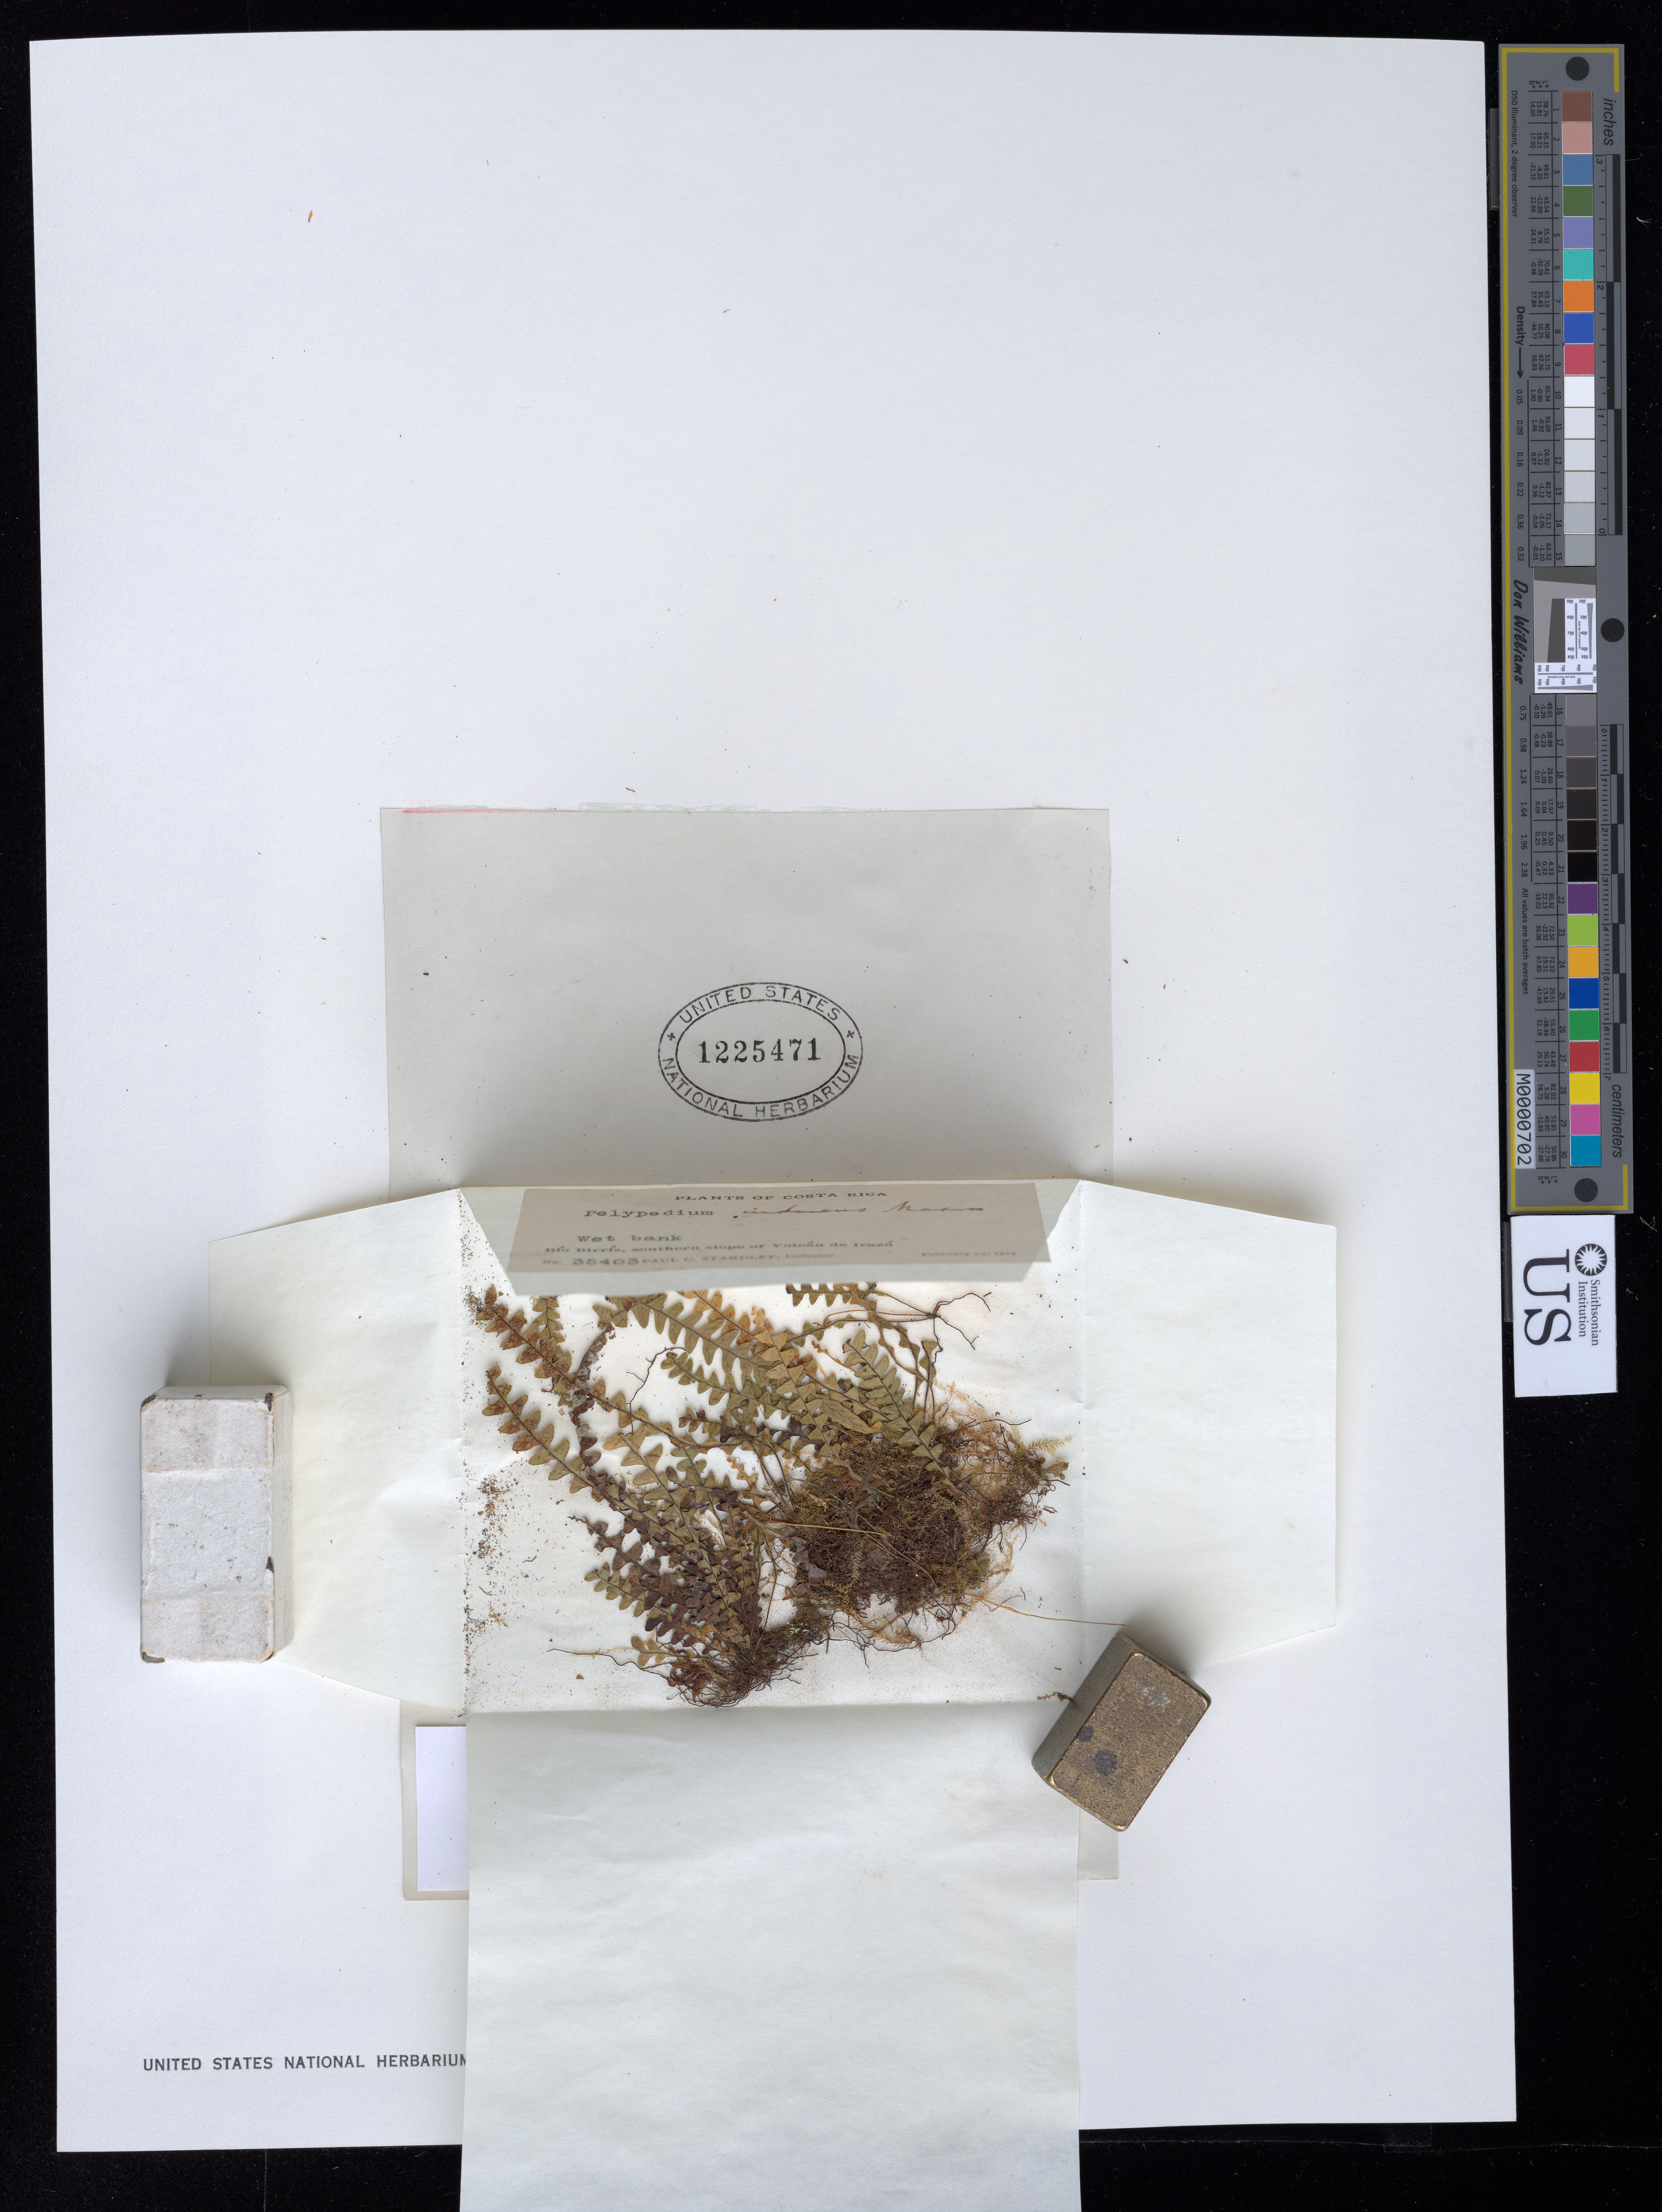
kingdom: Plantae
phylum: Tracheophyta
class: Polypodiopsida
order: Polypodiales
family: Polypodiaceae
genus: Ascogrammitis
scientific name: Ascogrammitis anfractuosa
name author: (Kunze ex Klotzsch) Sundue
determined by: Sundue, Michael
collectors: P. C. Standley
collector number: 35403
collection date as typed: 23 Feb 1924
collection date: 1924-02-23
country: Costa Rica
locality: Rió Birrís, southern slope of Volcán de Irazú.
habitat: Wet bank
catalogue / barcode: US 1225471